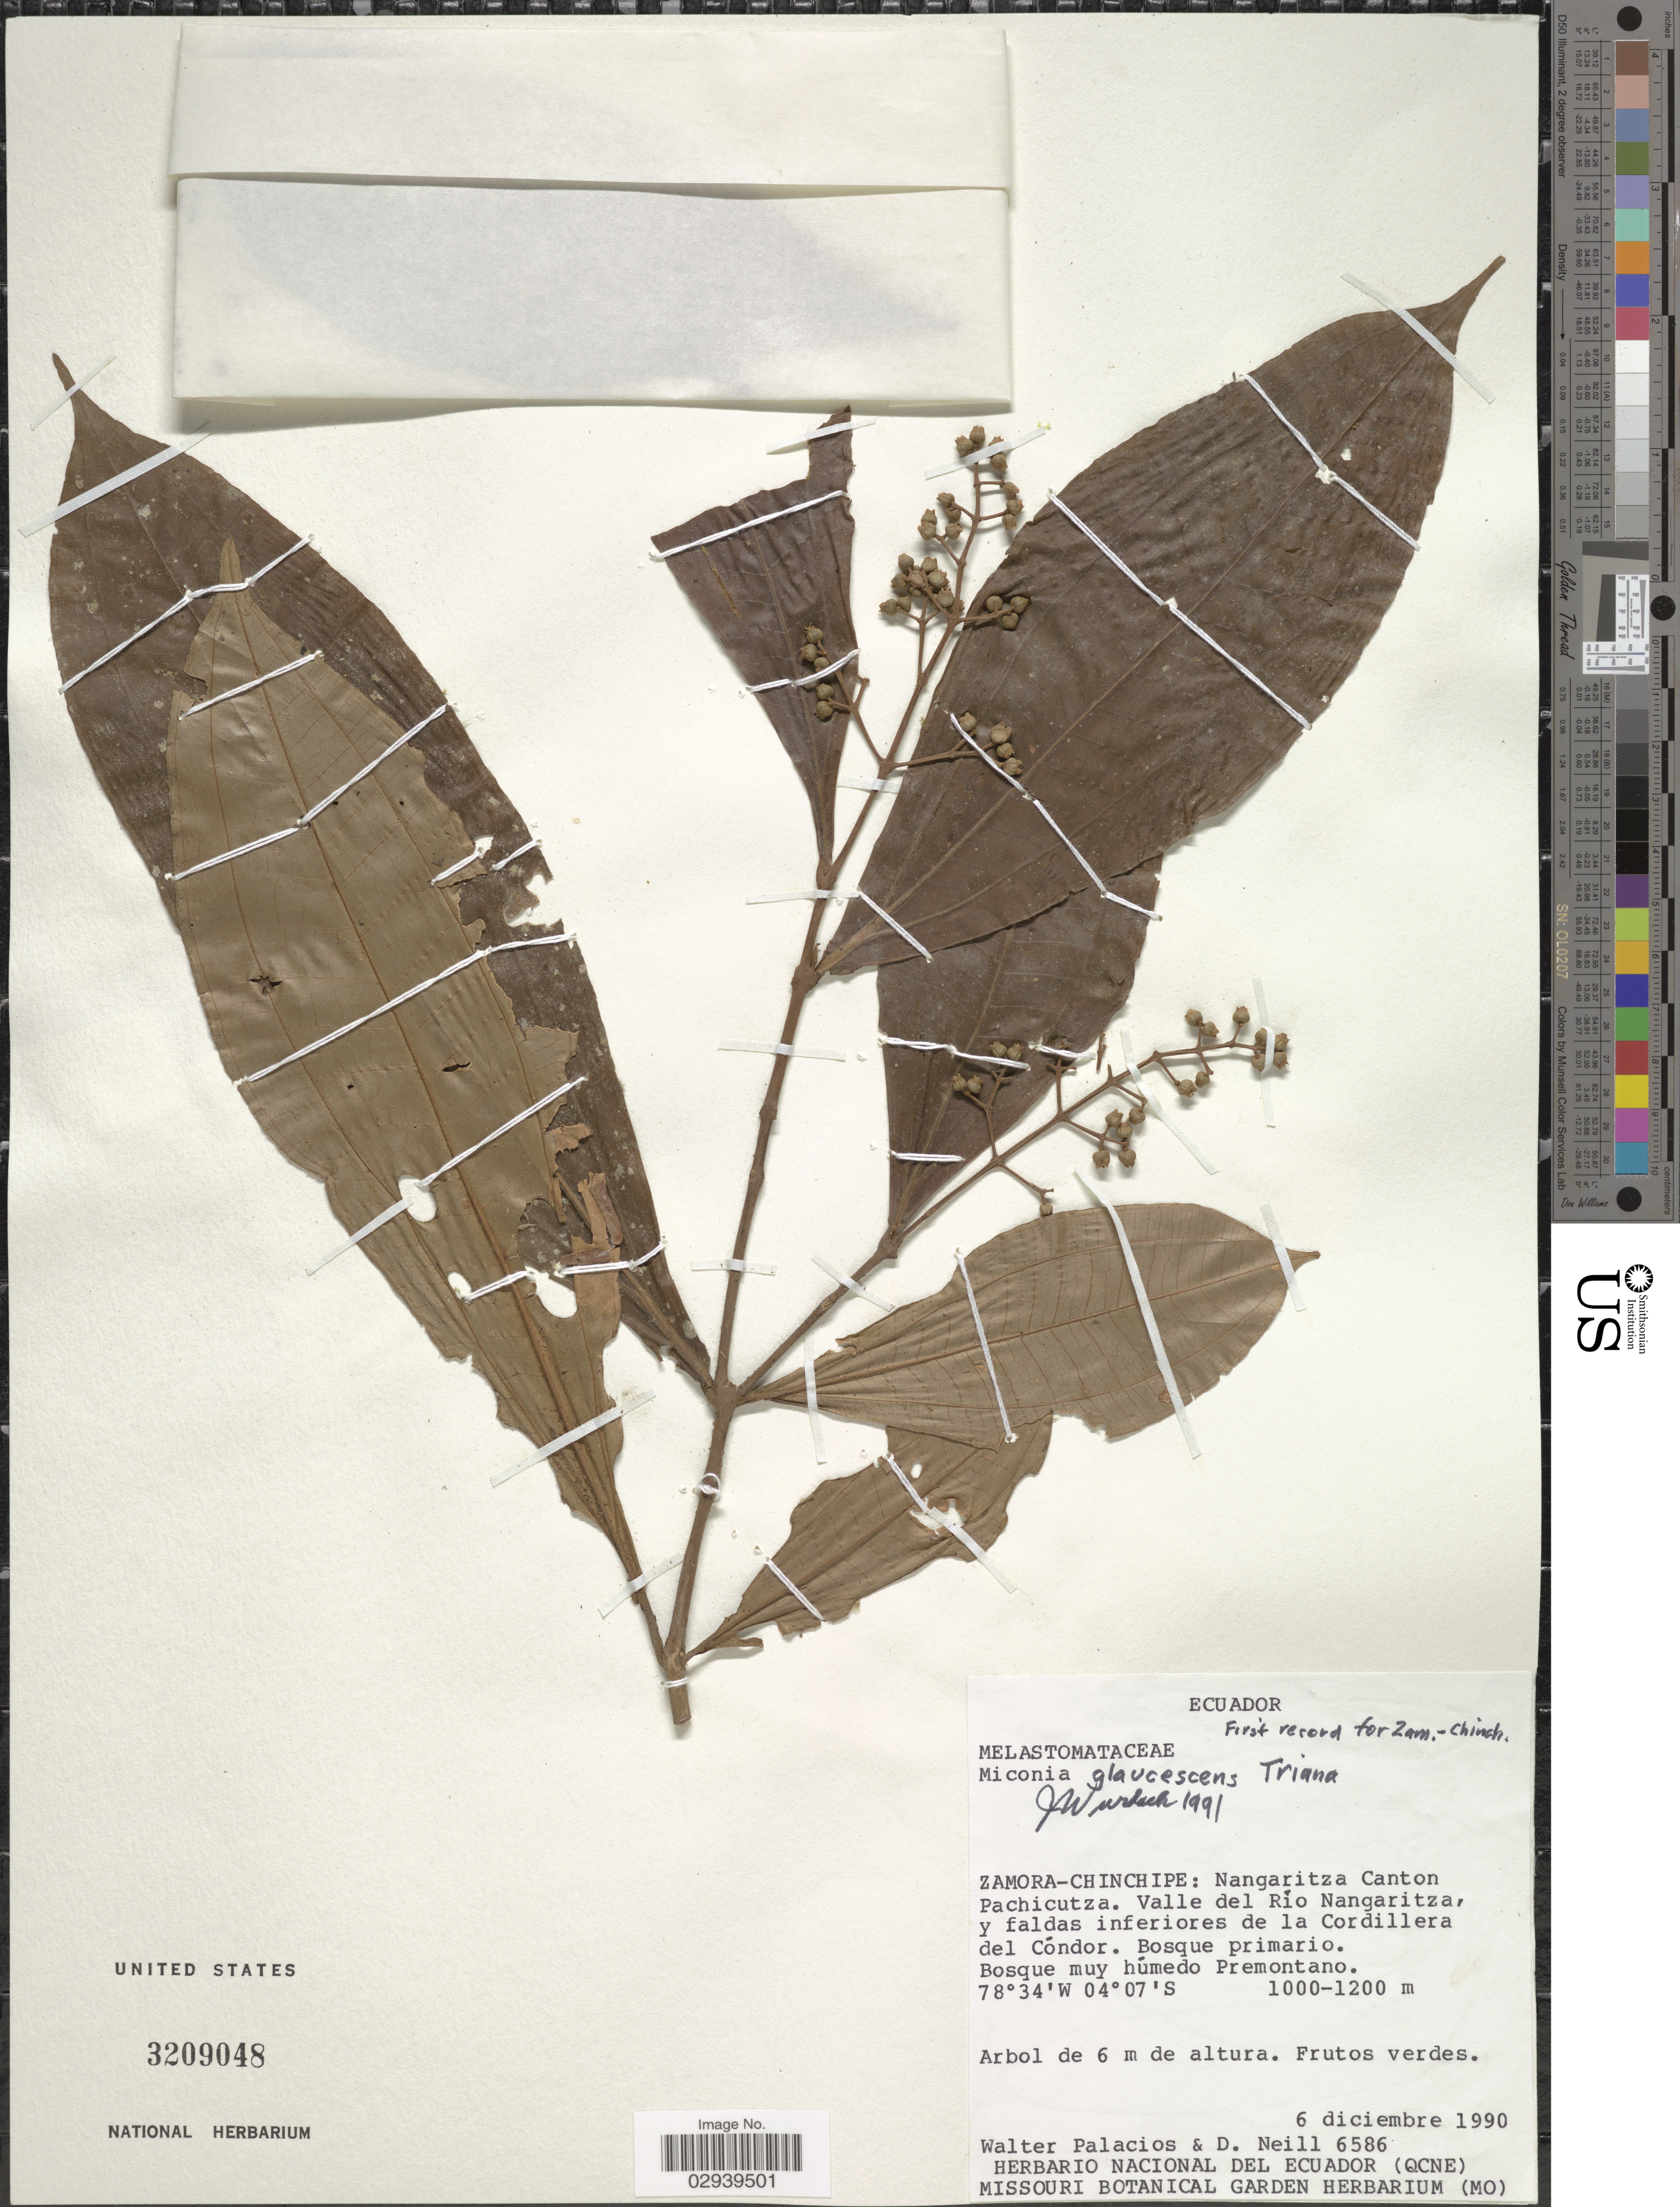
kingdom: Plantae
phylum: Tracheophyta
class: Magnoliopsida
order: Myrtales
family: Melastomataceae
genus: Miconia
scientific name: Miconia glaucescens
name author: Triana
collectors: W. Palacios & D. Neill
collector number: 6586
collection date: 1990-12-06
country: Ecuador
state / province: Zamora-Chinchipe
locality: Nangaritza Canton Pachicutza. Valle del Río Nangaritza, y faldas inferiores de la Cordillera del Cóndor.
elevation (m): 1000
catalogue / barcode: US 3209048